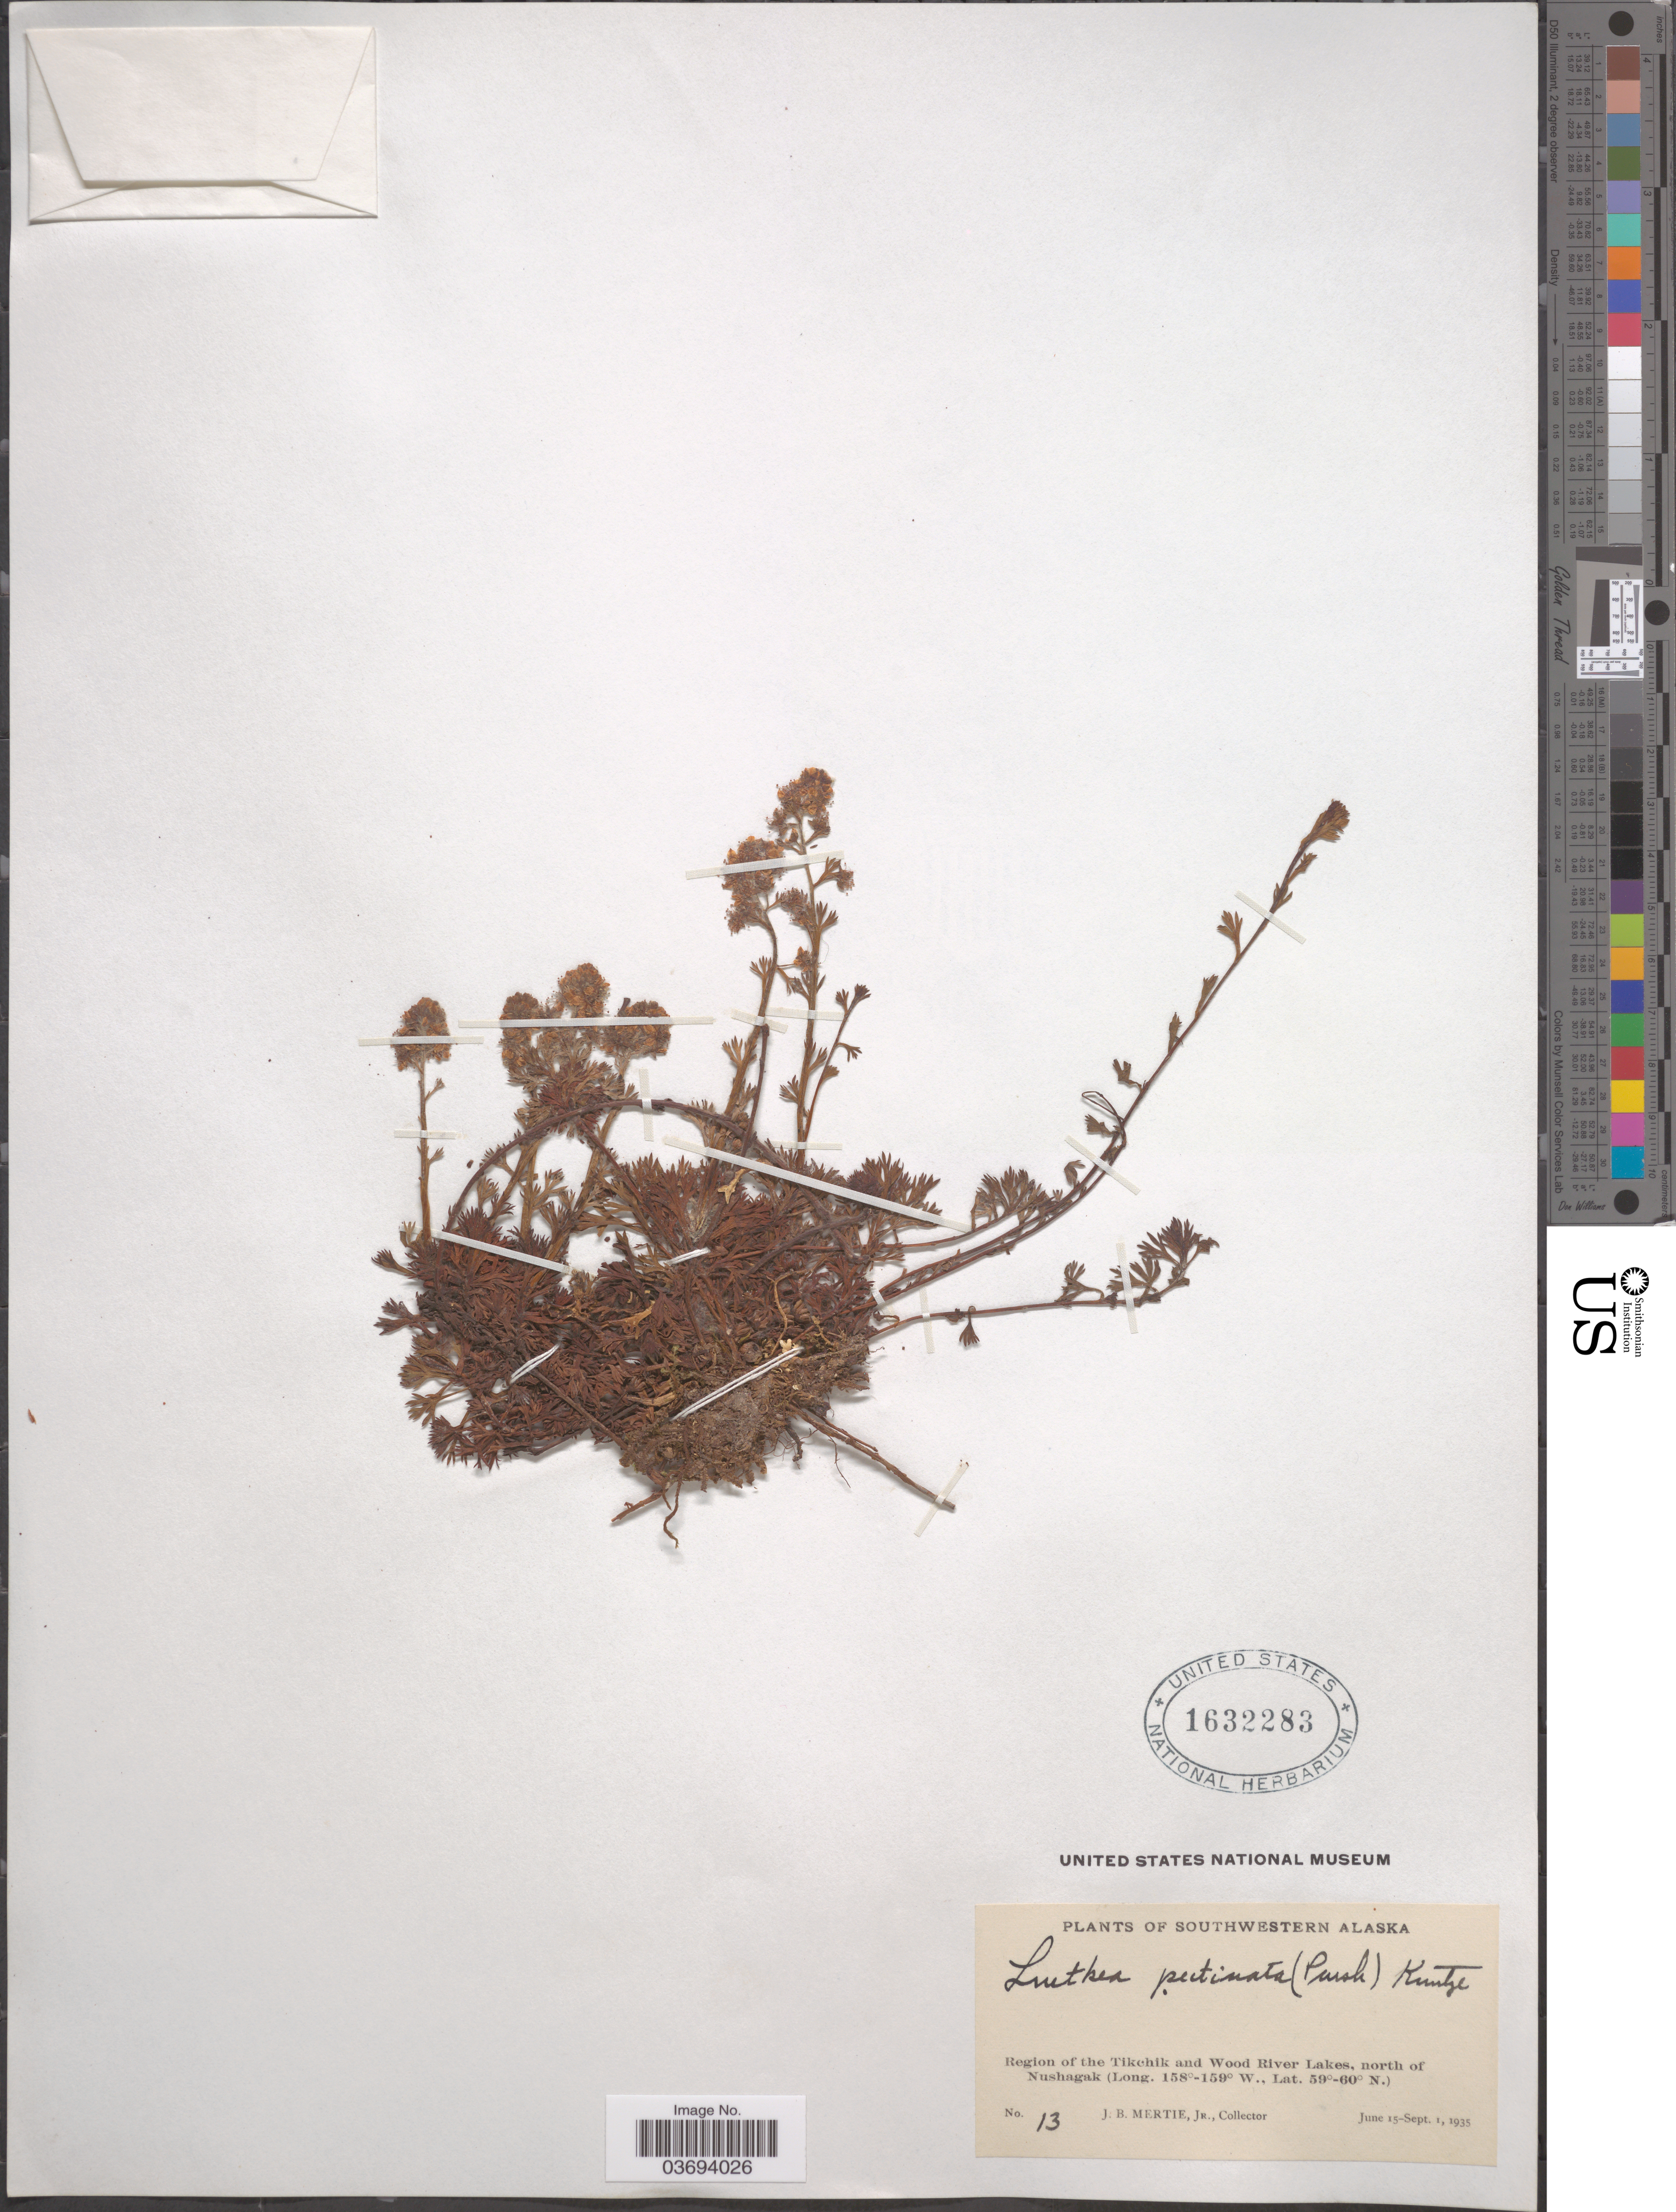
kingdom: Plantae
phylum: Tracheophyta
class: Magnoliopsida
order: Rosales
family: Rosaceae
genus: Luetkea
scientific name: Luetkea pectinata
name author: (Pursh) Kuntze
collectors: J. Mertie Jr.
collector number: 13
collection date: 1935-06-15/1935-09-01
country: United States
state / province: Alaska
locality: Southwestern Alaska. Region of the Tikchik and Wood River Lakes, north of Nushagak.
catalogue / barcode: US 1632283